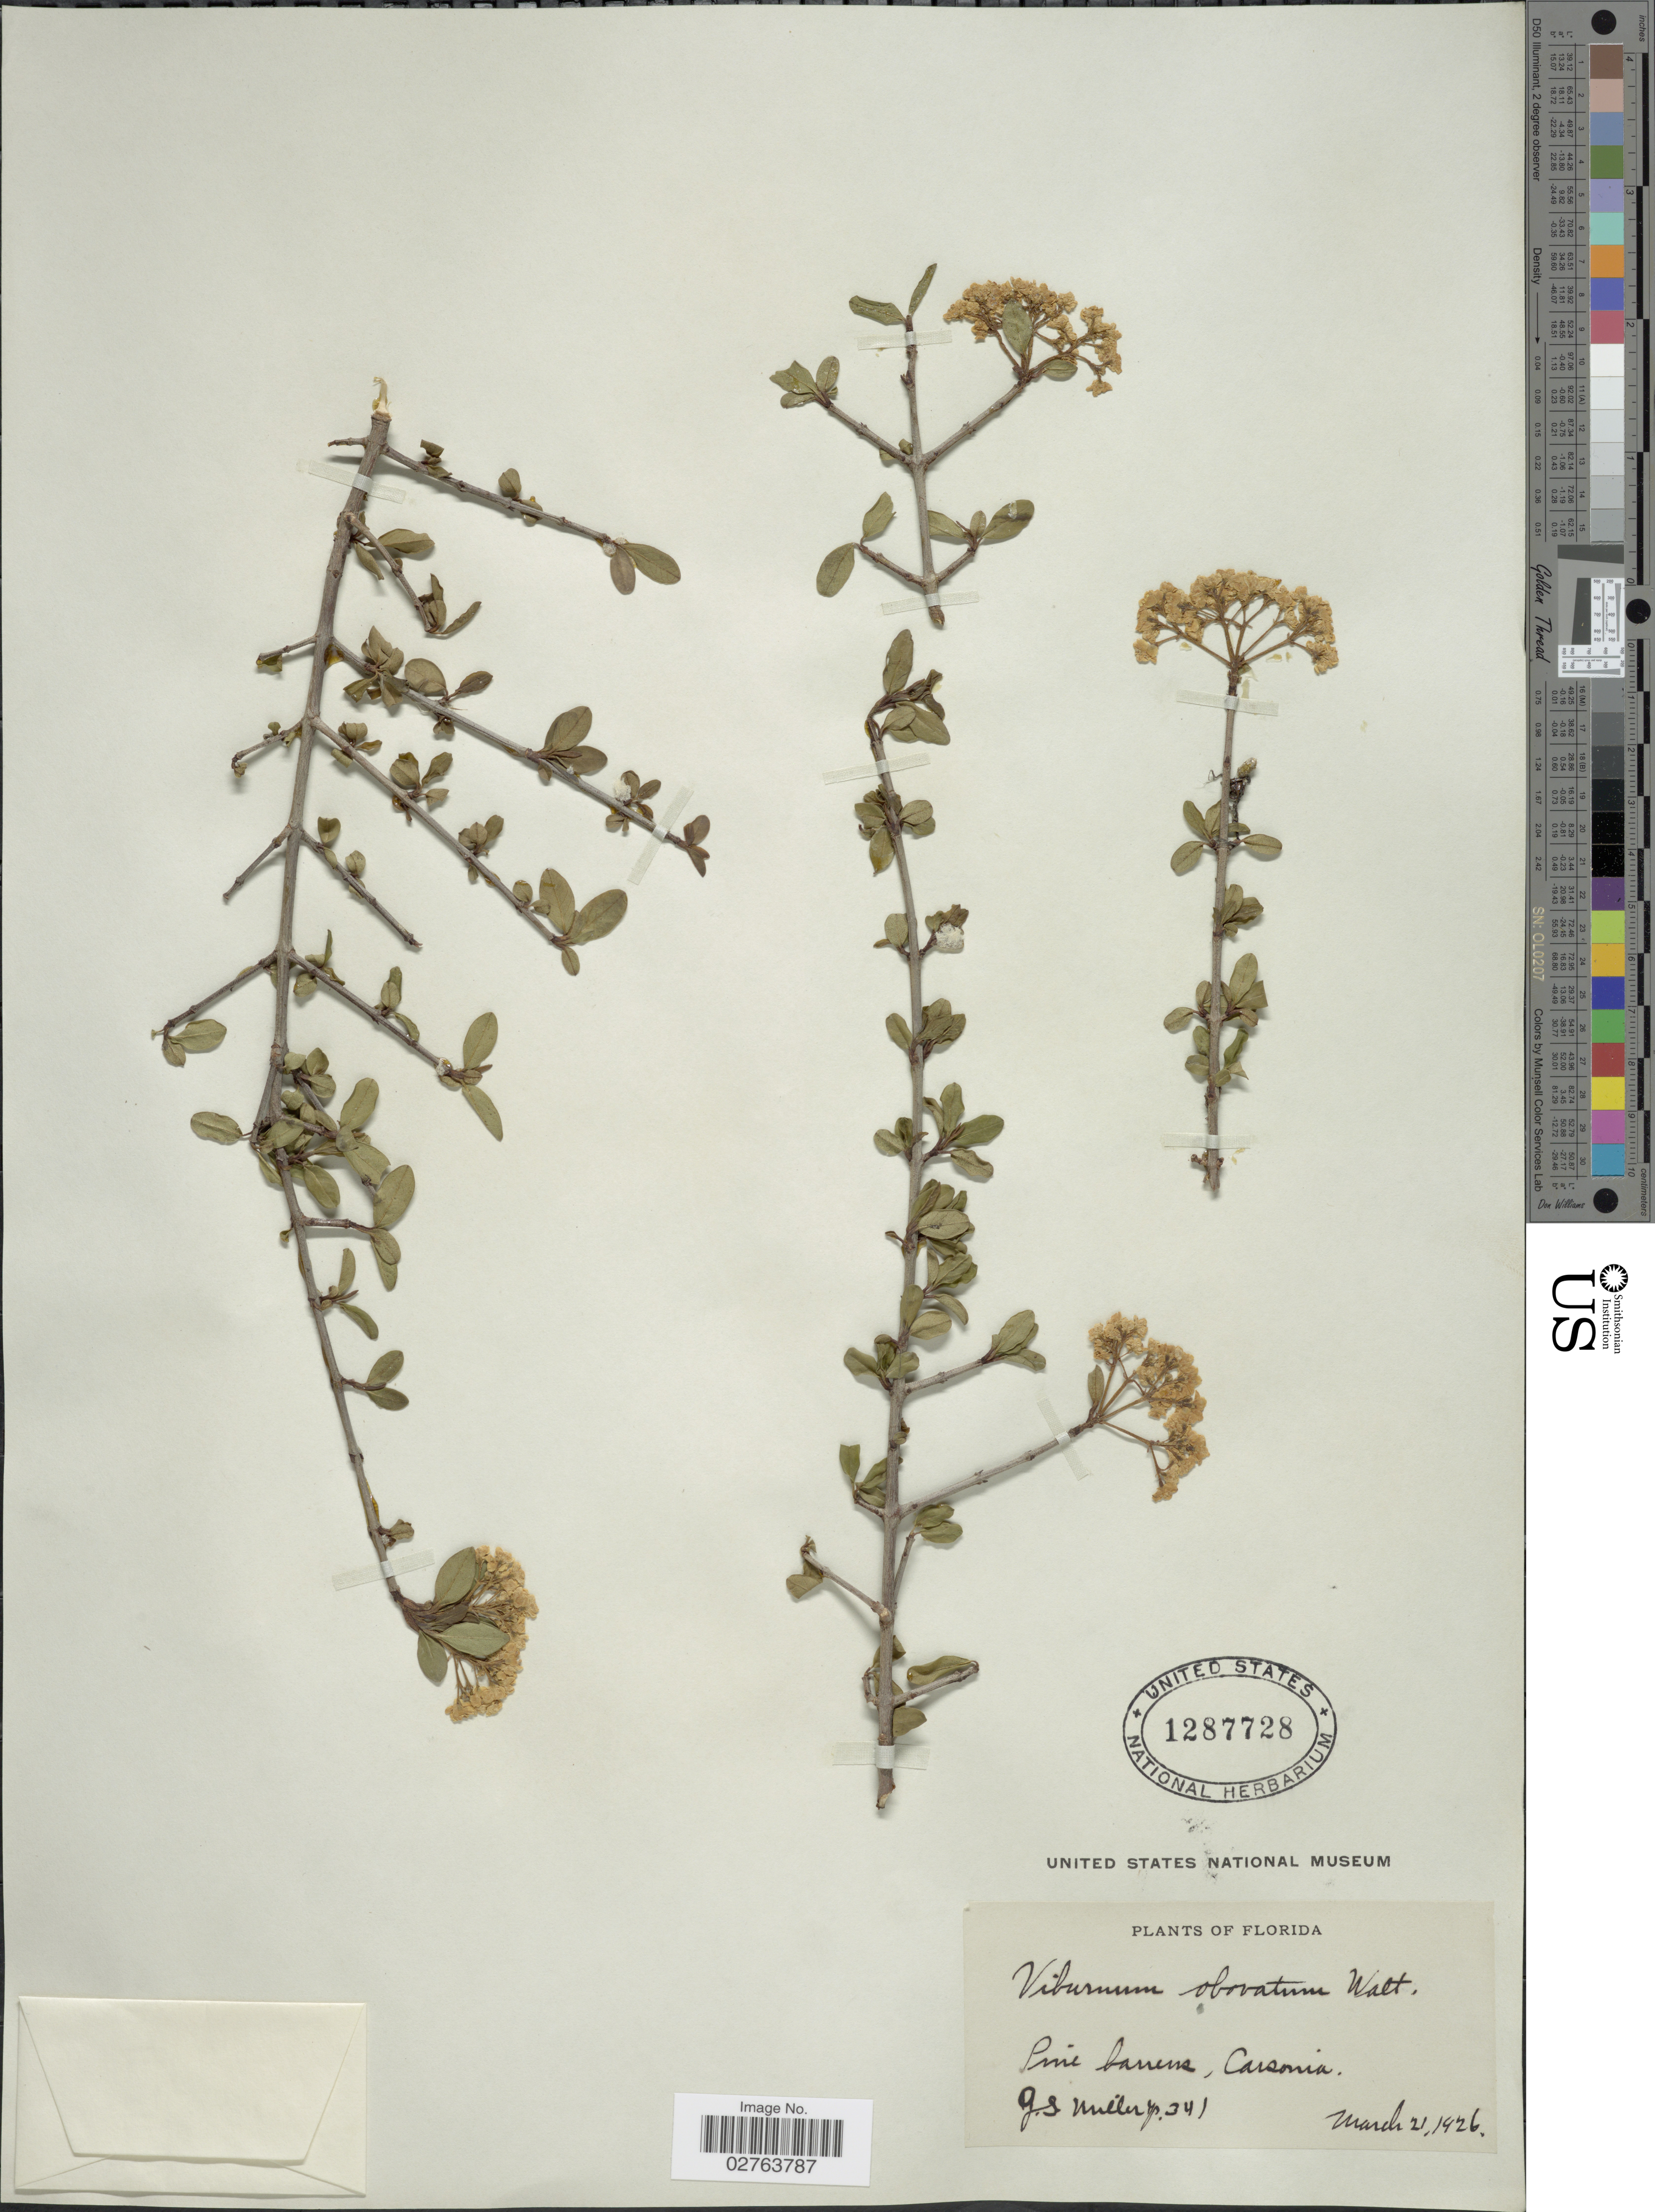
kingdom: Plantae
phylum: Tracheophyta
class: Magnoliopsida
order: Dipsacales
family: Viburnaceae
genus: Viburnum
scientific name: Viburnum obovatum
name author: Walter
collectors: G. S. Miller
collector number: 341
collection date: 1926-03-21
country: United States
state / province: Florida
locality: Pine barrens, Carsonia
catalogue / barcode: US 1287728